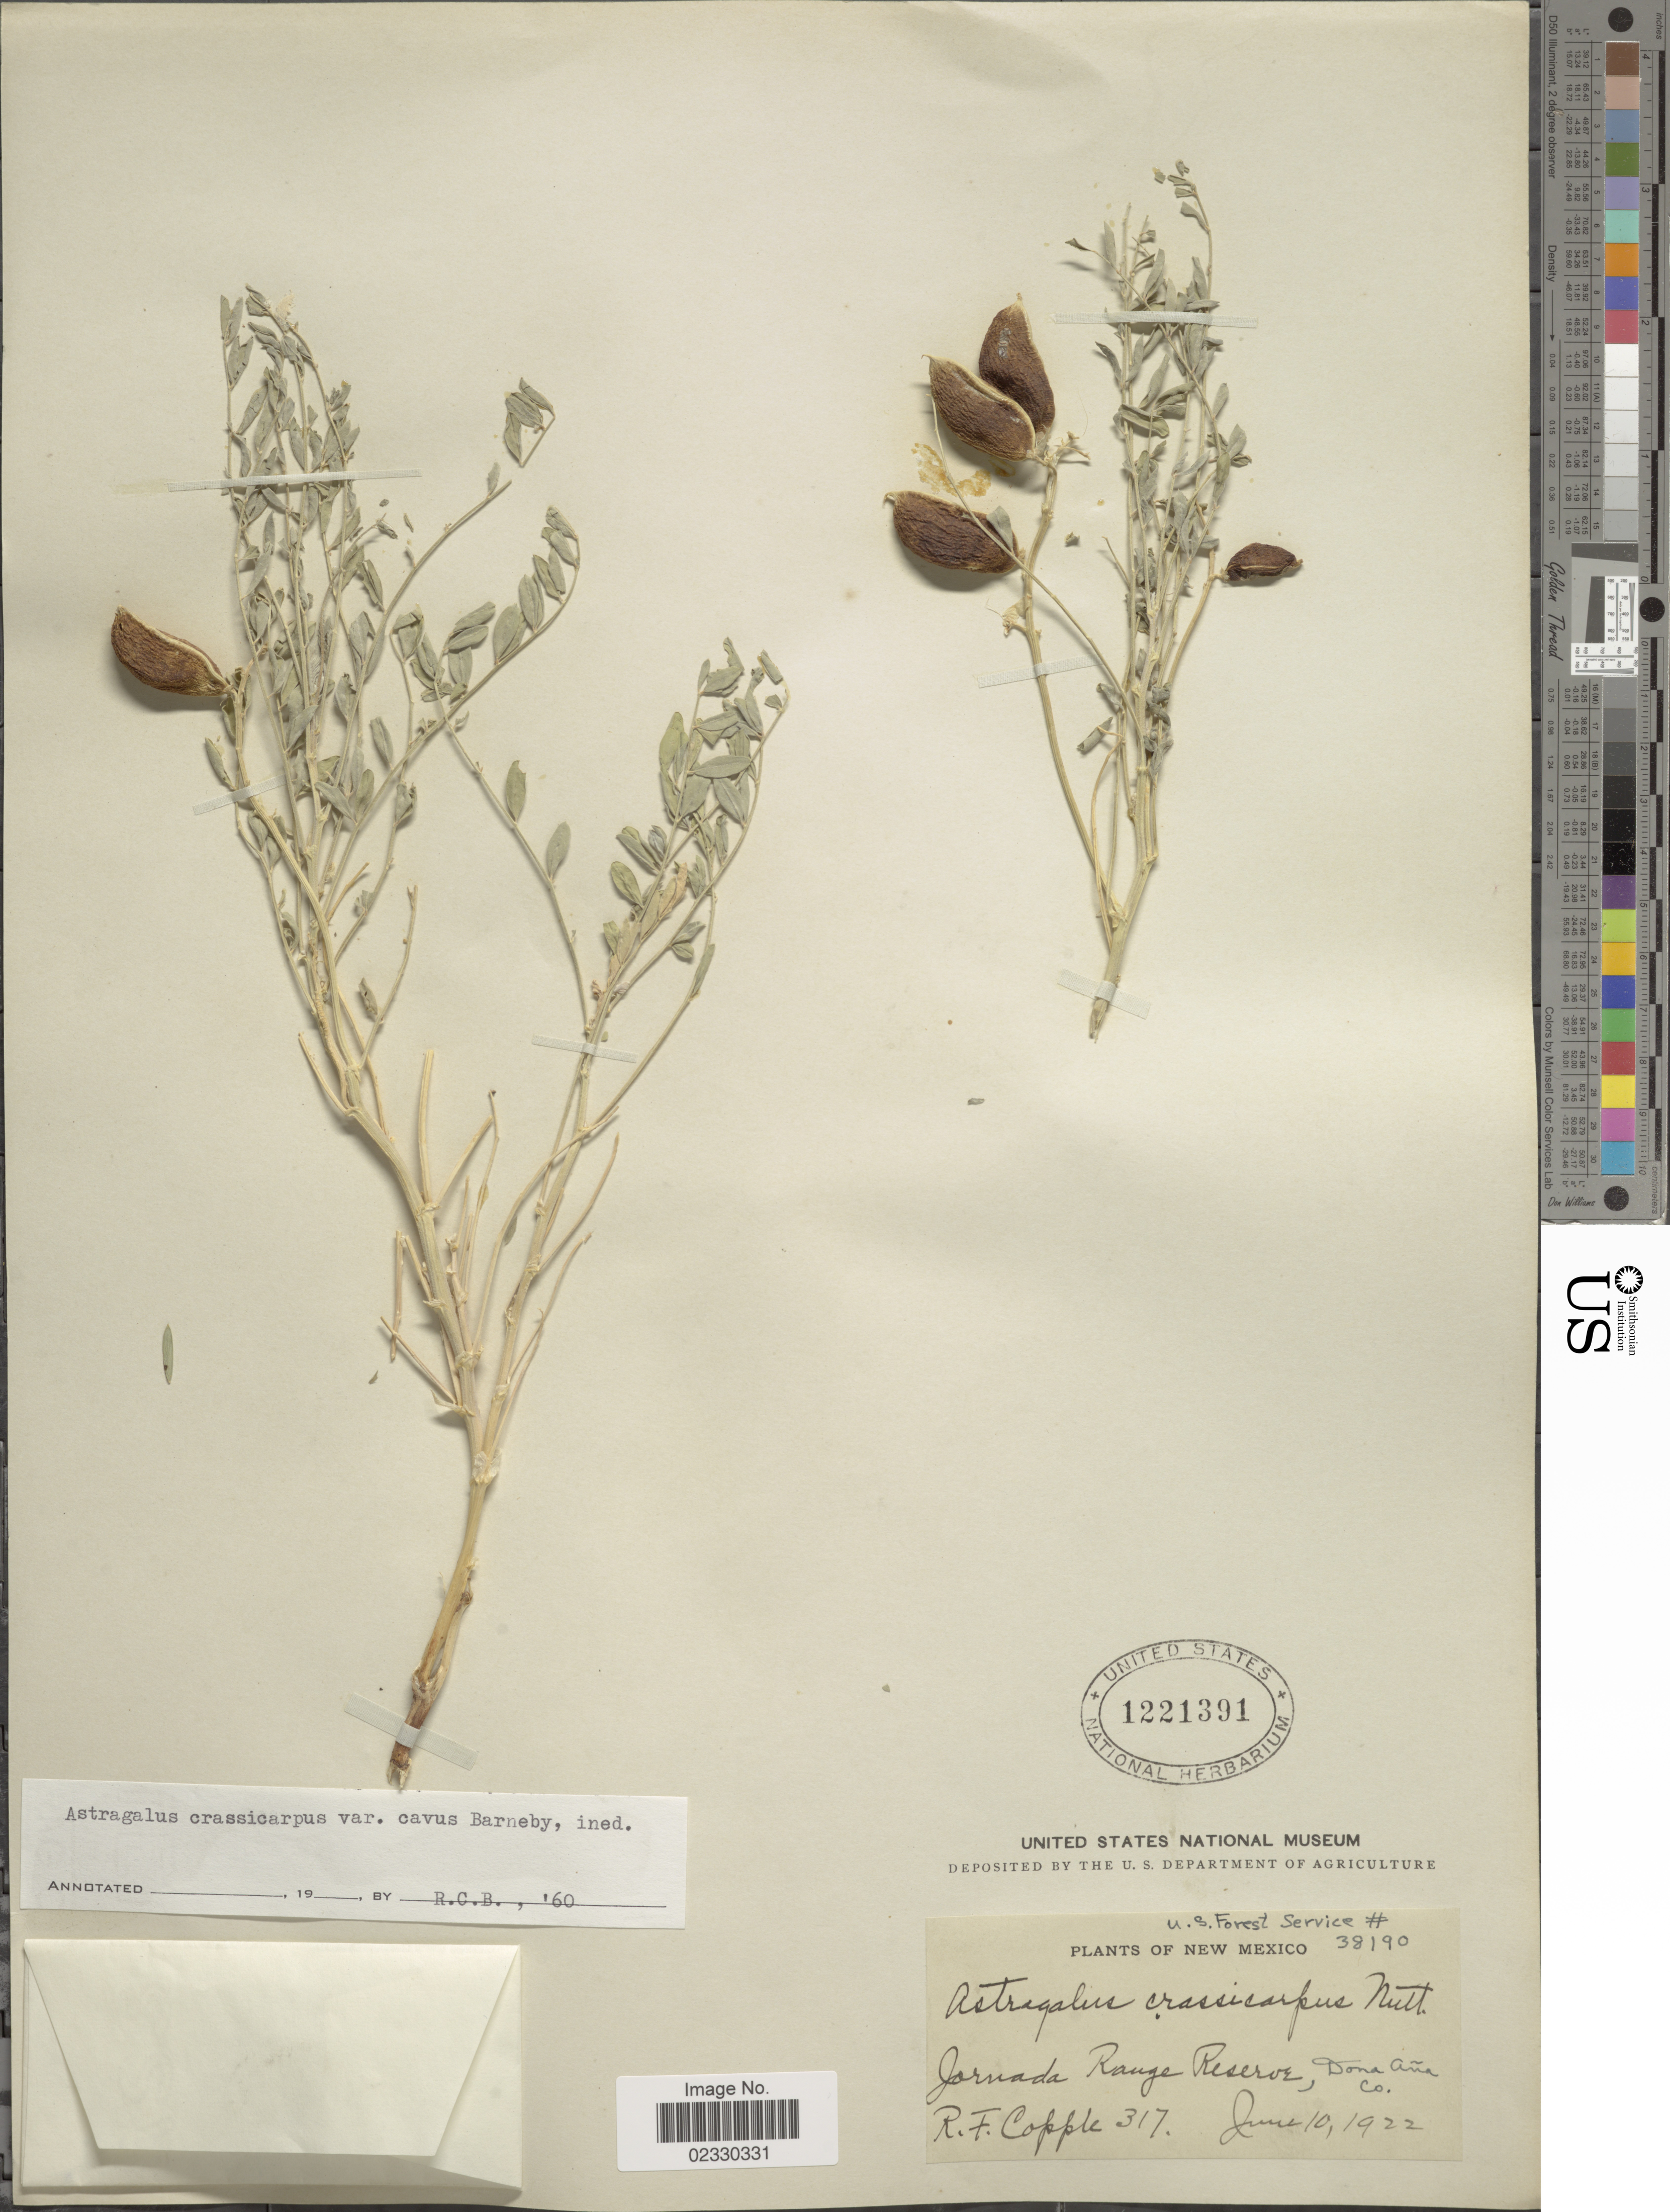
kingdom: Plantae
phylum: Tracheophyta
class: Magnoliopsida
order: Fabales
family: Fabaceae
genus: Astragalus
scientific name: Astragalus crassicarpus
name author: Nutt.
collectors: R. Copple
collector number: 317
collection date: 1922-06-10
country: United States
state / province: New Mexico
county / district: Dona Ana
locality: Jornada Range Reserve, Doña Ana Co.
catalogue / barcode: US 1221391